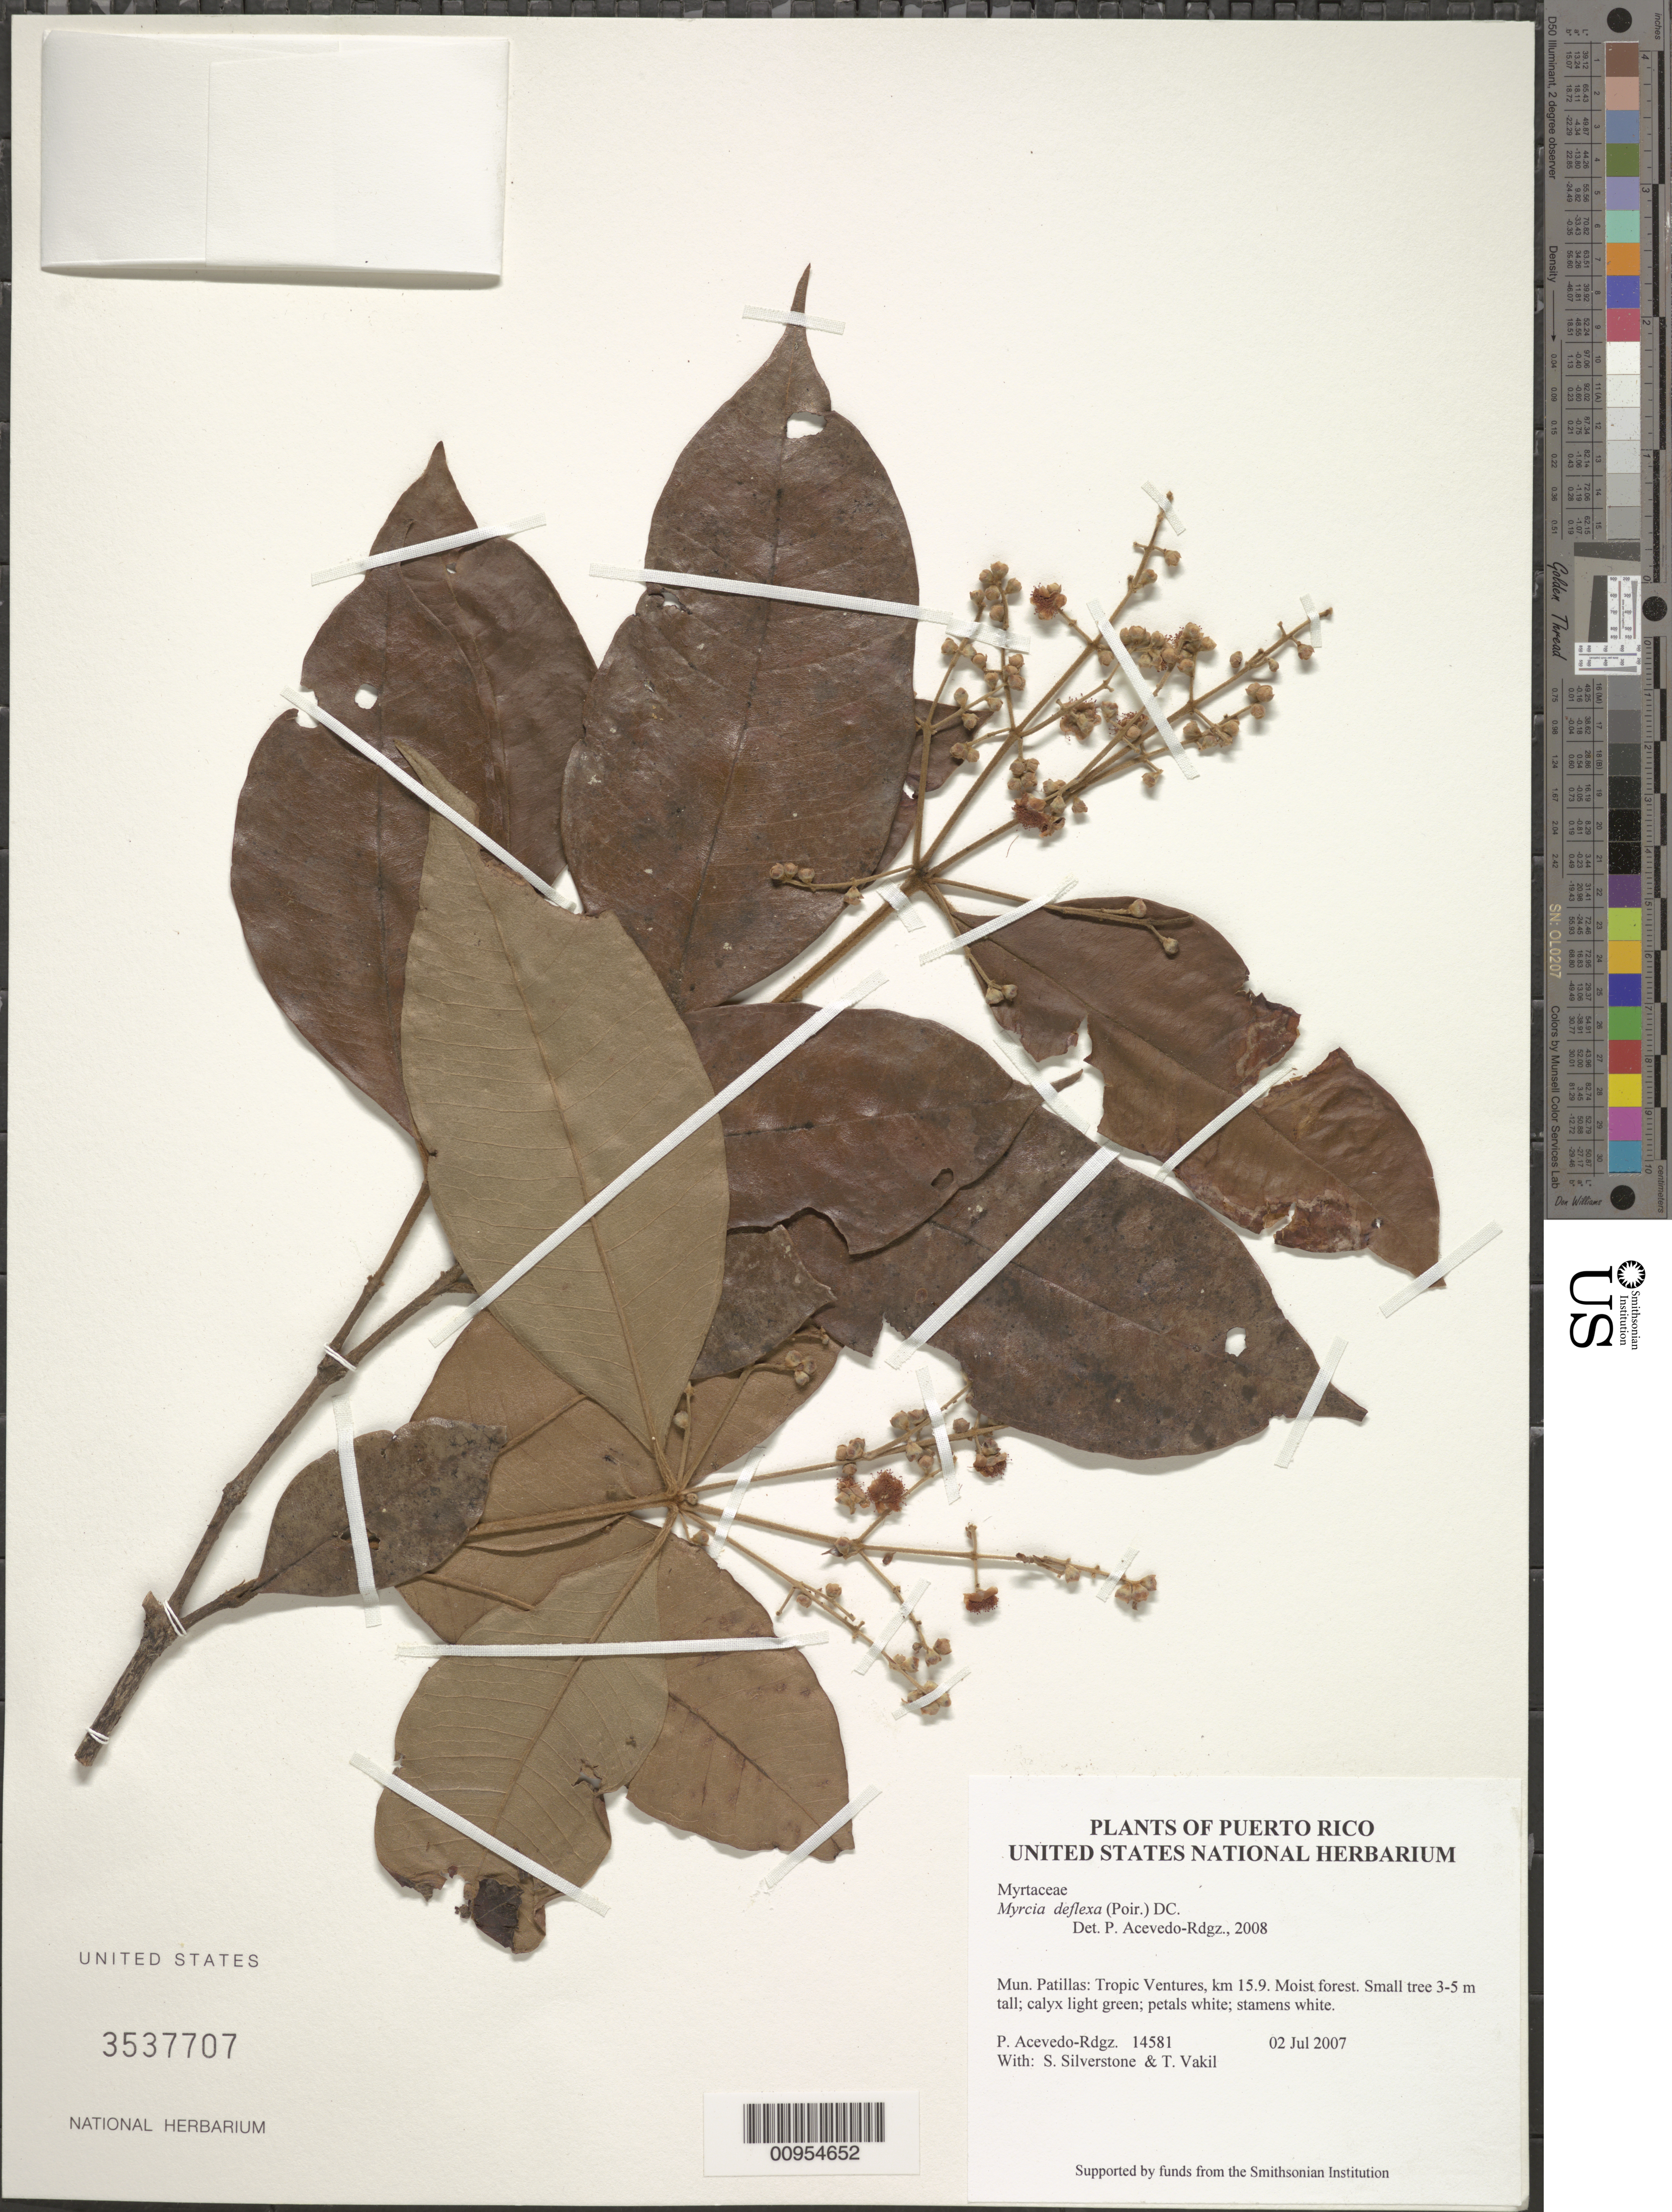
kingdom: Plantae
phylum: Tracheophyta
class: Magnoliopsida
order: Myrtales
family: Myrtaceae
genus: Myrcia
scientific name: Myrcia deflexa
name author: (Poir.) DC.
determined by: Acevedo-Rodríguez, P., (BOT), Smithsonian Institution - National Museum of Natural History (UNITED STATES)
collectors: P. Acevedo-Rodr., P. A. Silverstone-Sopkin & T. Vakil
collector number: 14581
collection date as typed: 02 Jul 2007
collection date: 2007-07-02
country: Puerto Rico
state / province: Patillas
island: Puerto Rico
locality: Mun. Patillas: Tropic Ventures, km 15.9.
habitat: Moist forest.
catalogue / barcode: US 3537707